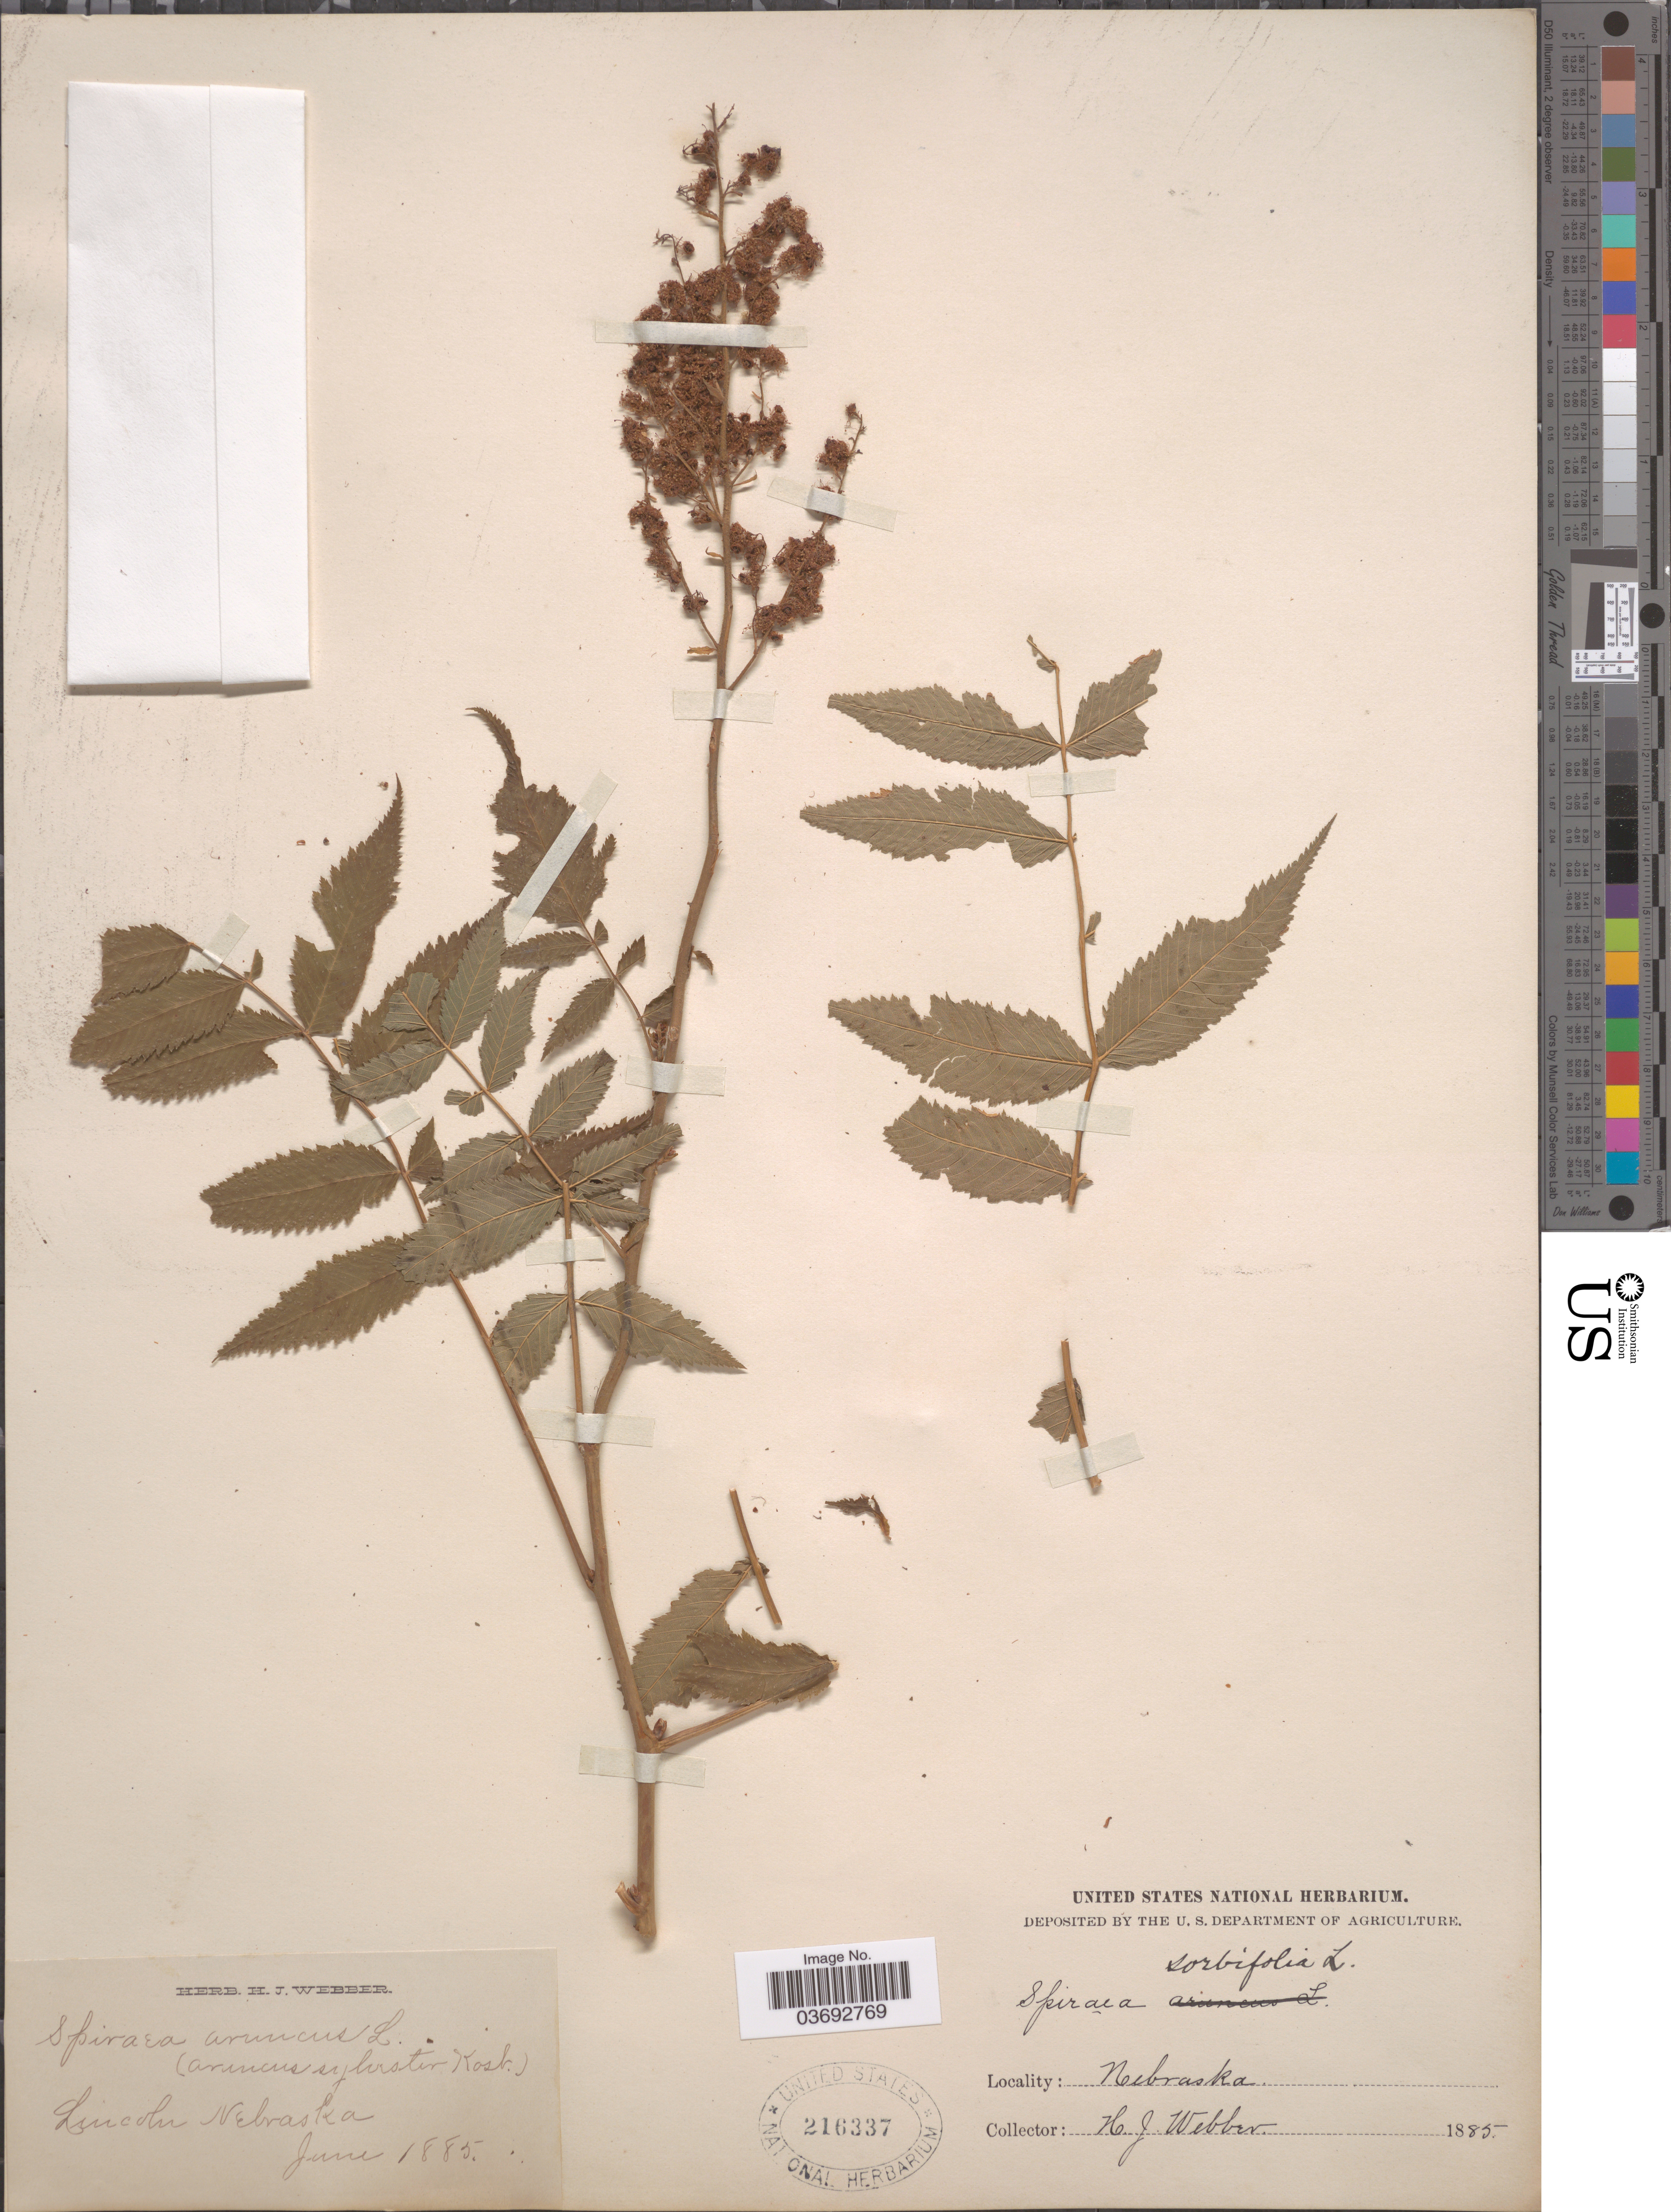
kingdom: Plantae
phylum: Tracheophyta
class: Magnoliopsida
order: Rosales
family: Rosaceae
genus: Spiraea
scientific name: Spiraea sorbifolia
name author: L.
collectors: H. Webber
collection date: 1885-06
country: United States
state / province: Nebraska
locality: Lincoln.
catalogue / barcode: US 216337